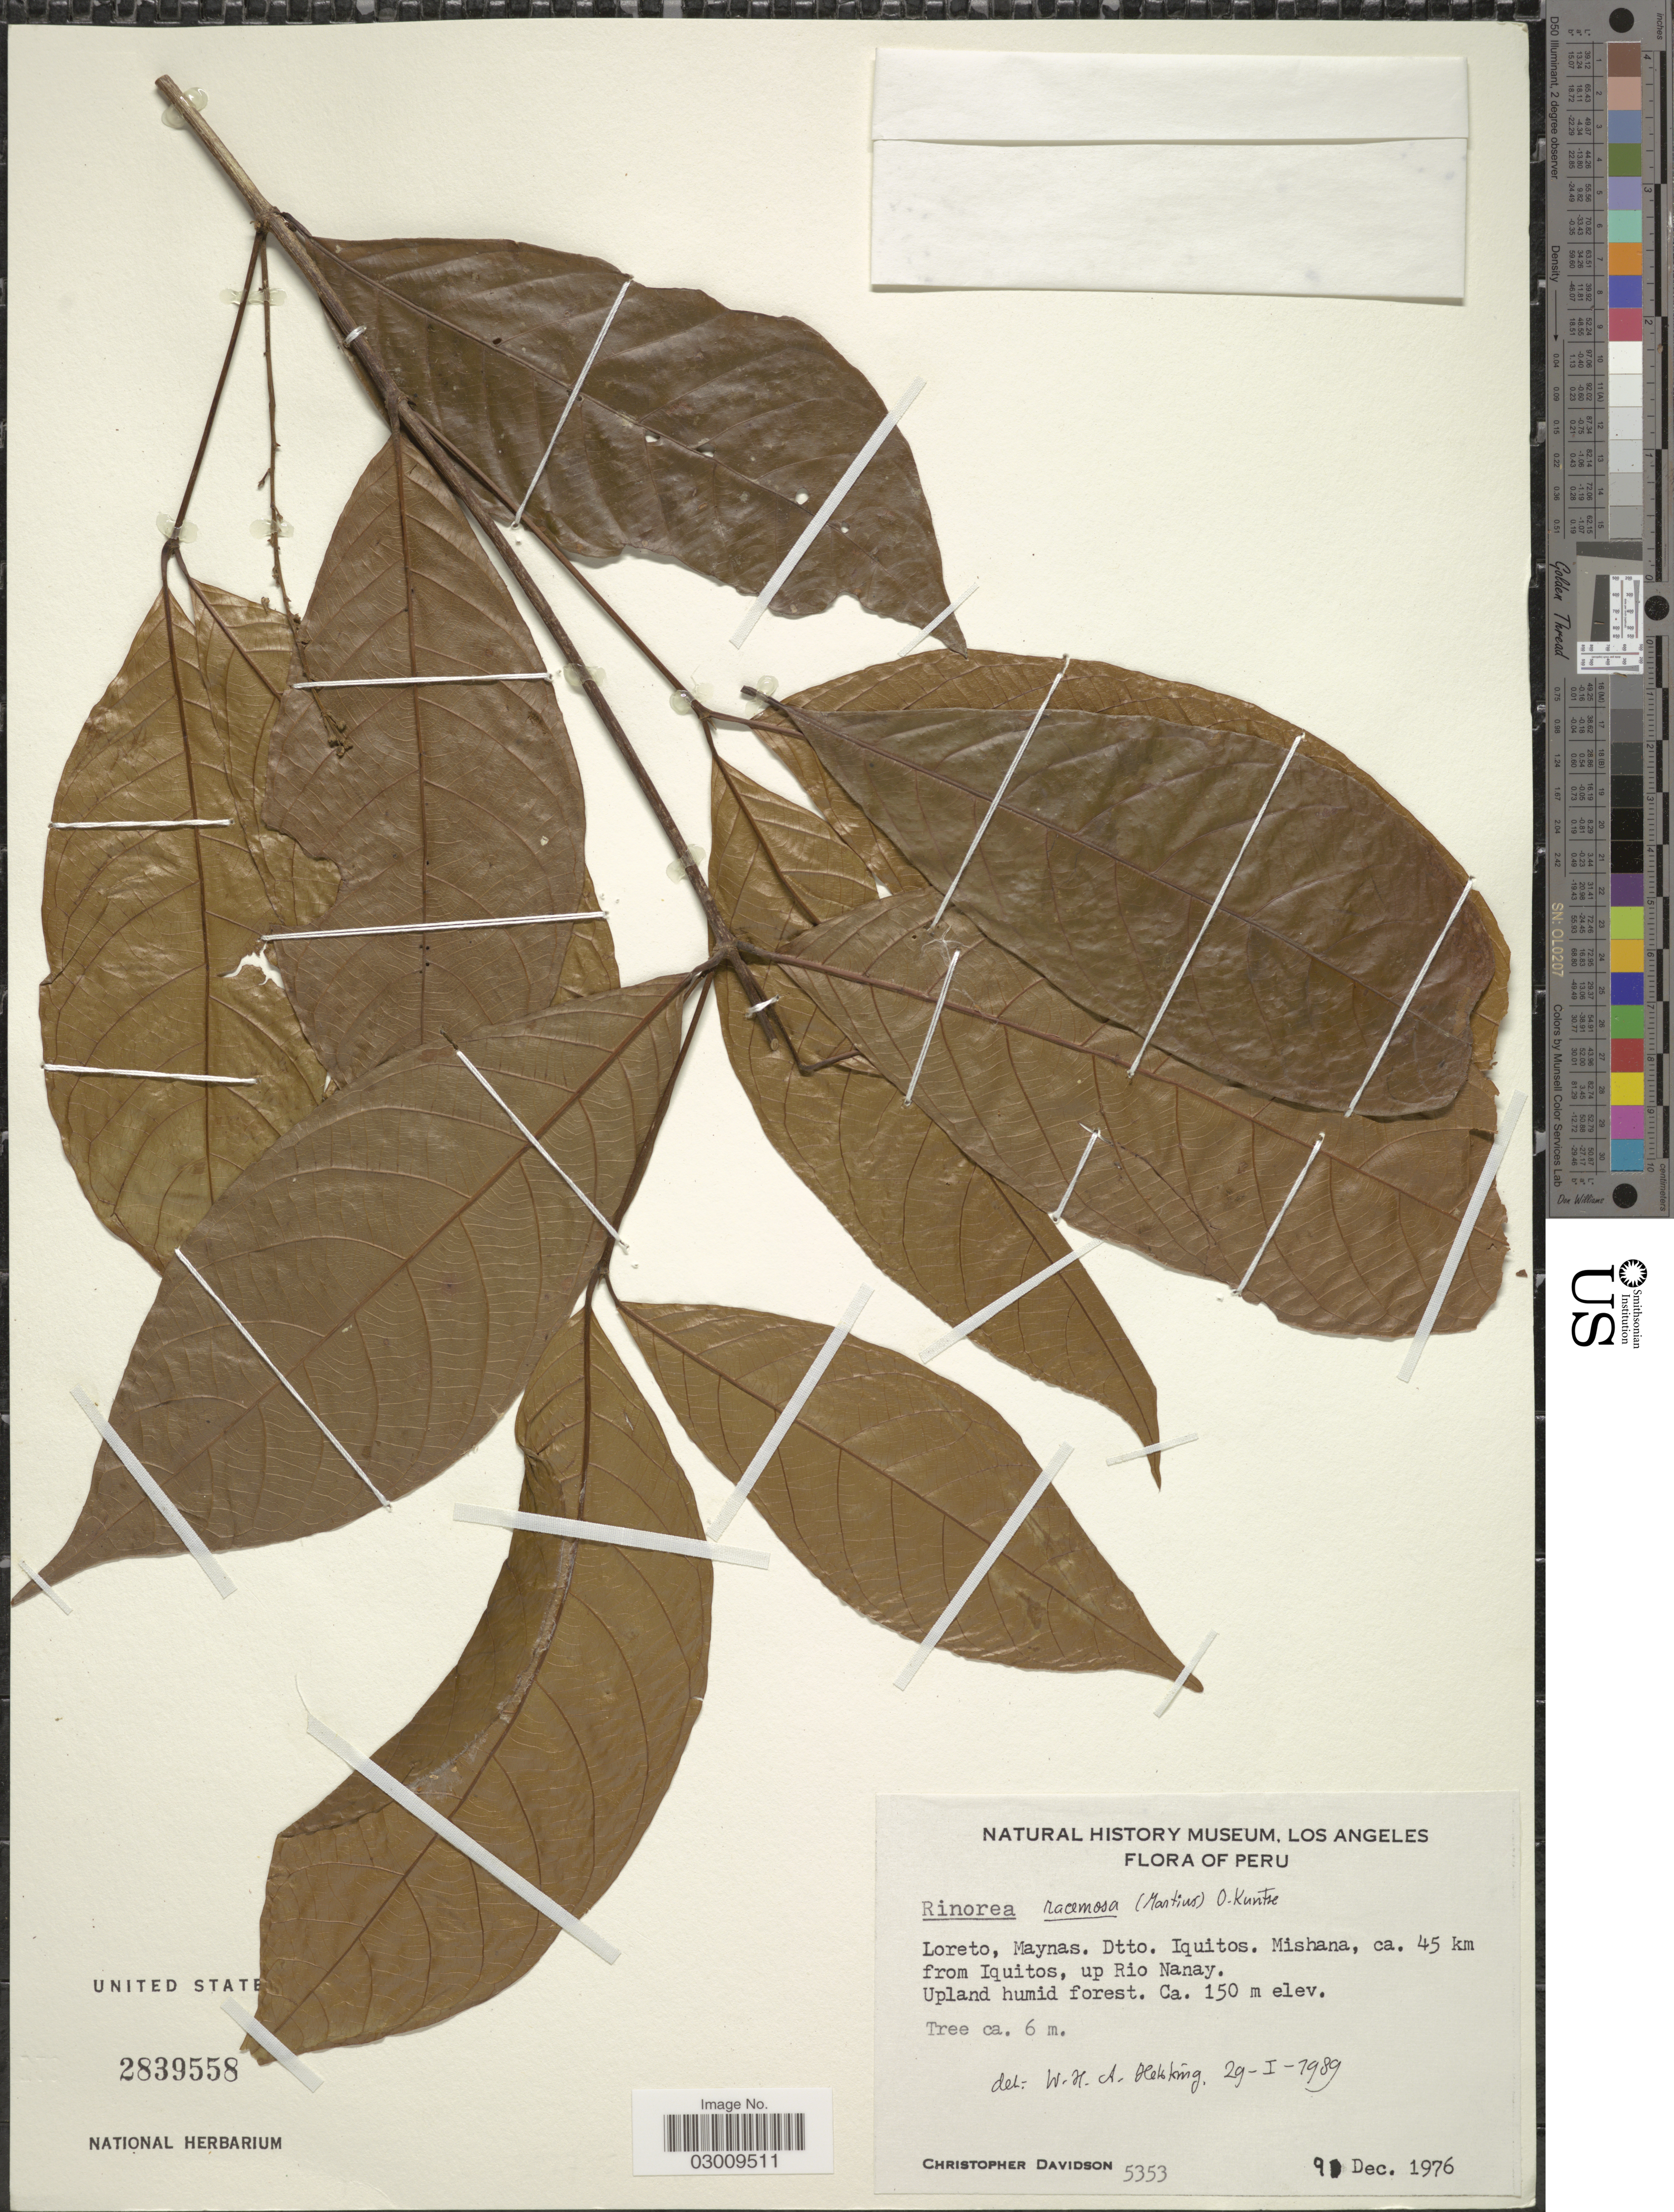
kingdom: Plantae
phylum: Tracheophyta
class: Magnoliopsida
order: Malpighiales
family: Violaceae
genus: Rinorea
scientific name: Rinorea racemosa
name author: (Mart.) Kuntze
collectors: C. Davidson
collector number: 5353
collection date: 1976-12-09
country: Peru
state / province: Loreto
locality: Maynas. Dtto. Iquitos. Mishana, ca. 45 km from Iquitos, up Rio Nanay.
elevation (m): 150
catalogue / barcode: US 2839558